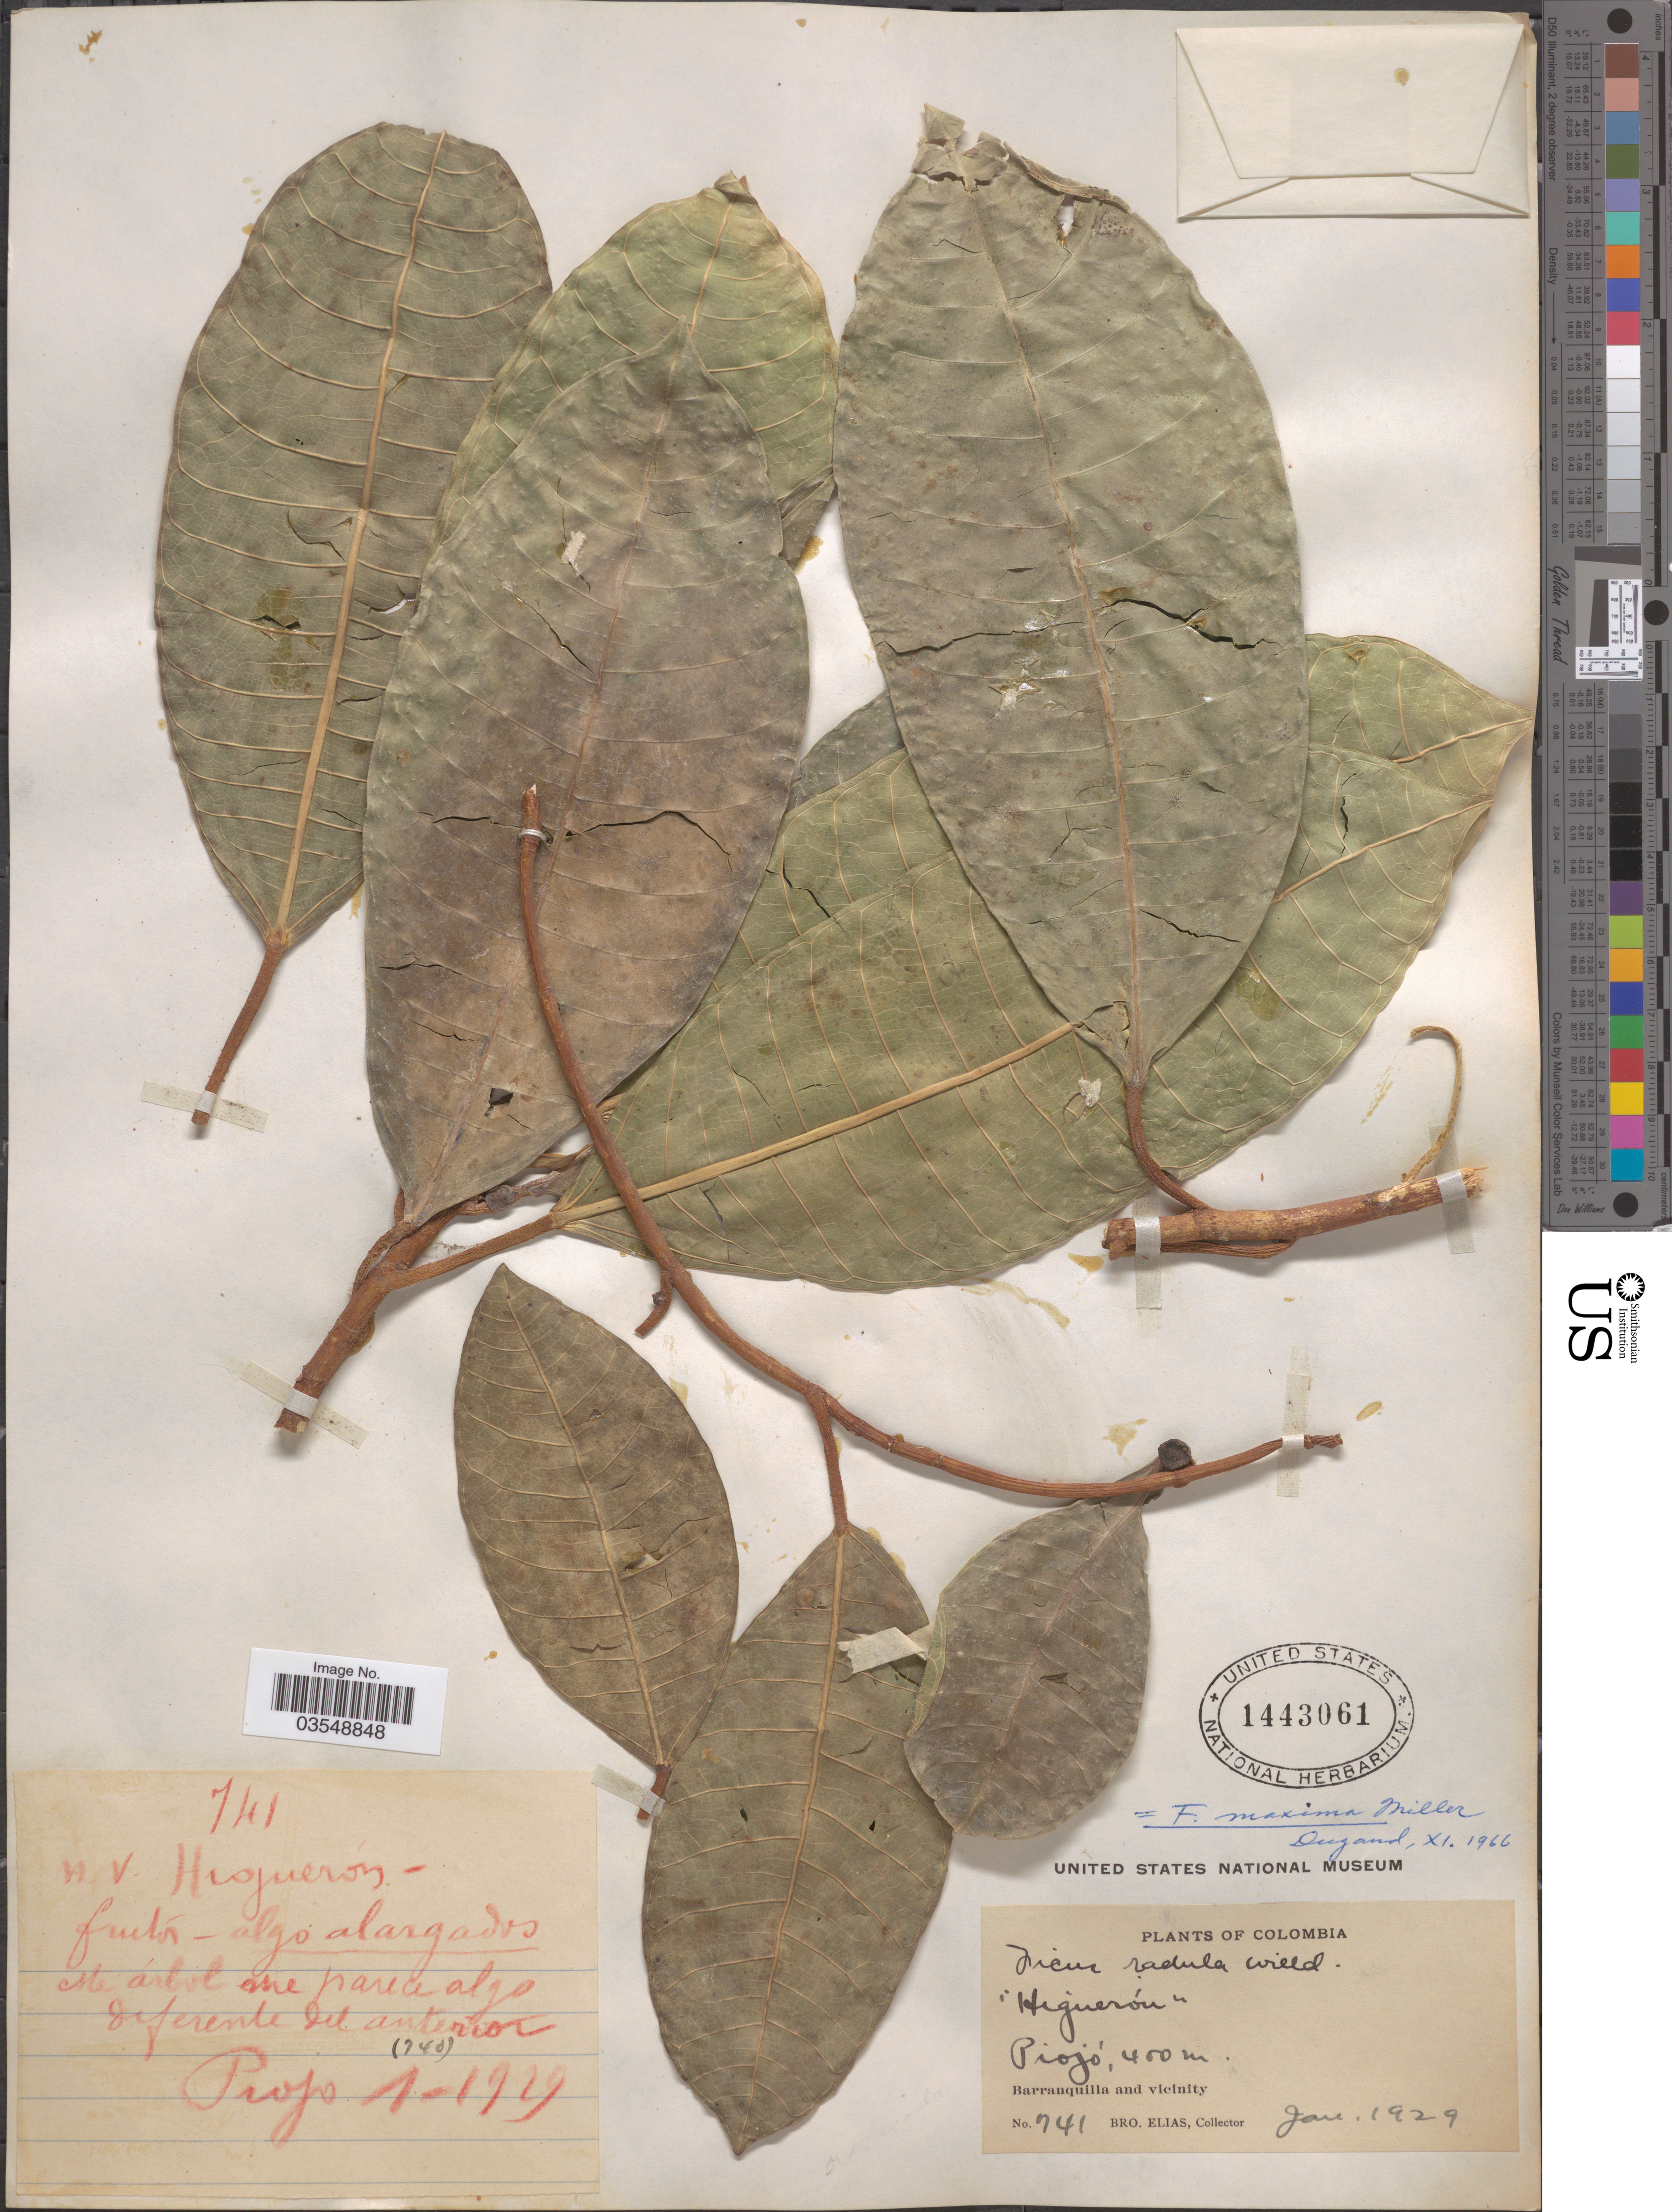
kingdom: Plantae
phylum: Tracheophyta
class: Magnoliopsida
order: Rosales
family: Moraceae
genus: Ficus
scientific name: Ficus maxima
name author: Mill.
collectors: Bro. Elias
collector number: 741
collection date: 1929-01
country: Colombia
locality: Piojó. Barranquilla and vicinity.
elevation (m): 400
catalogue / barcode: US 1443061